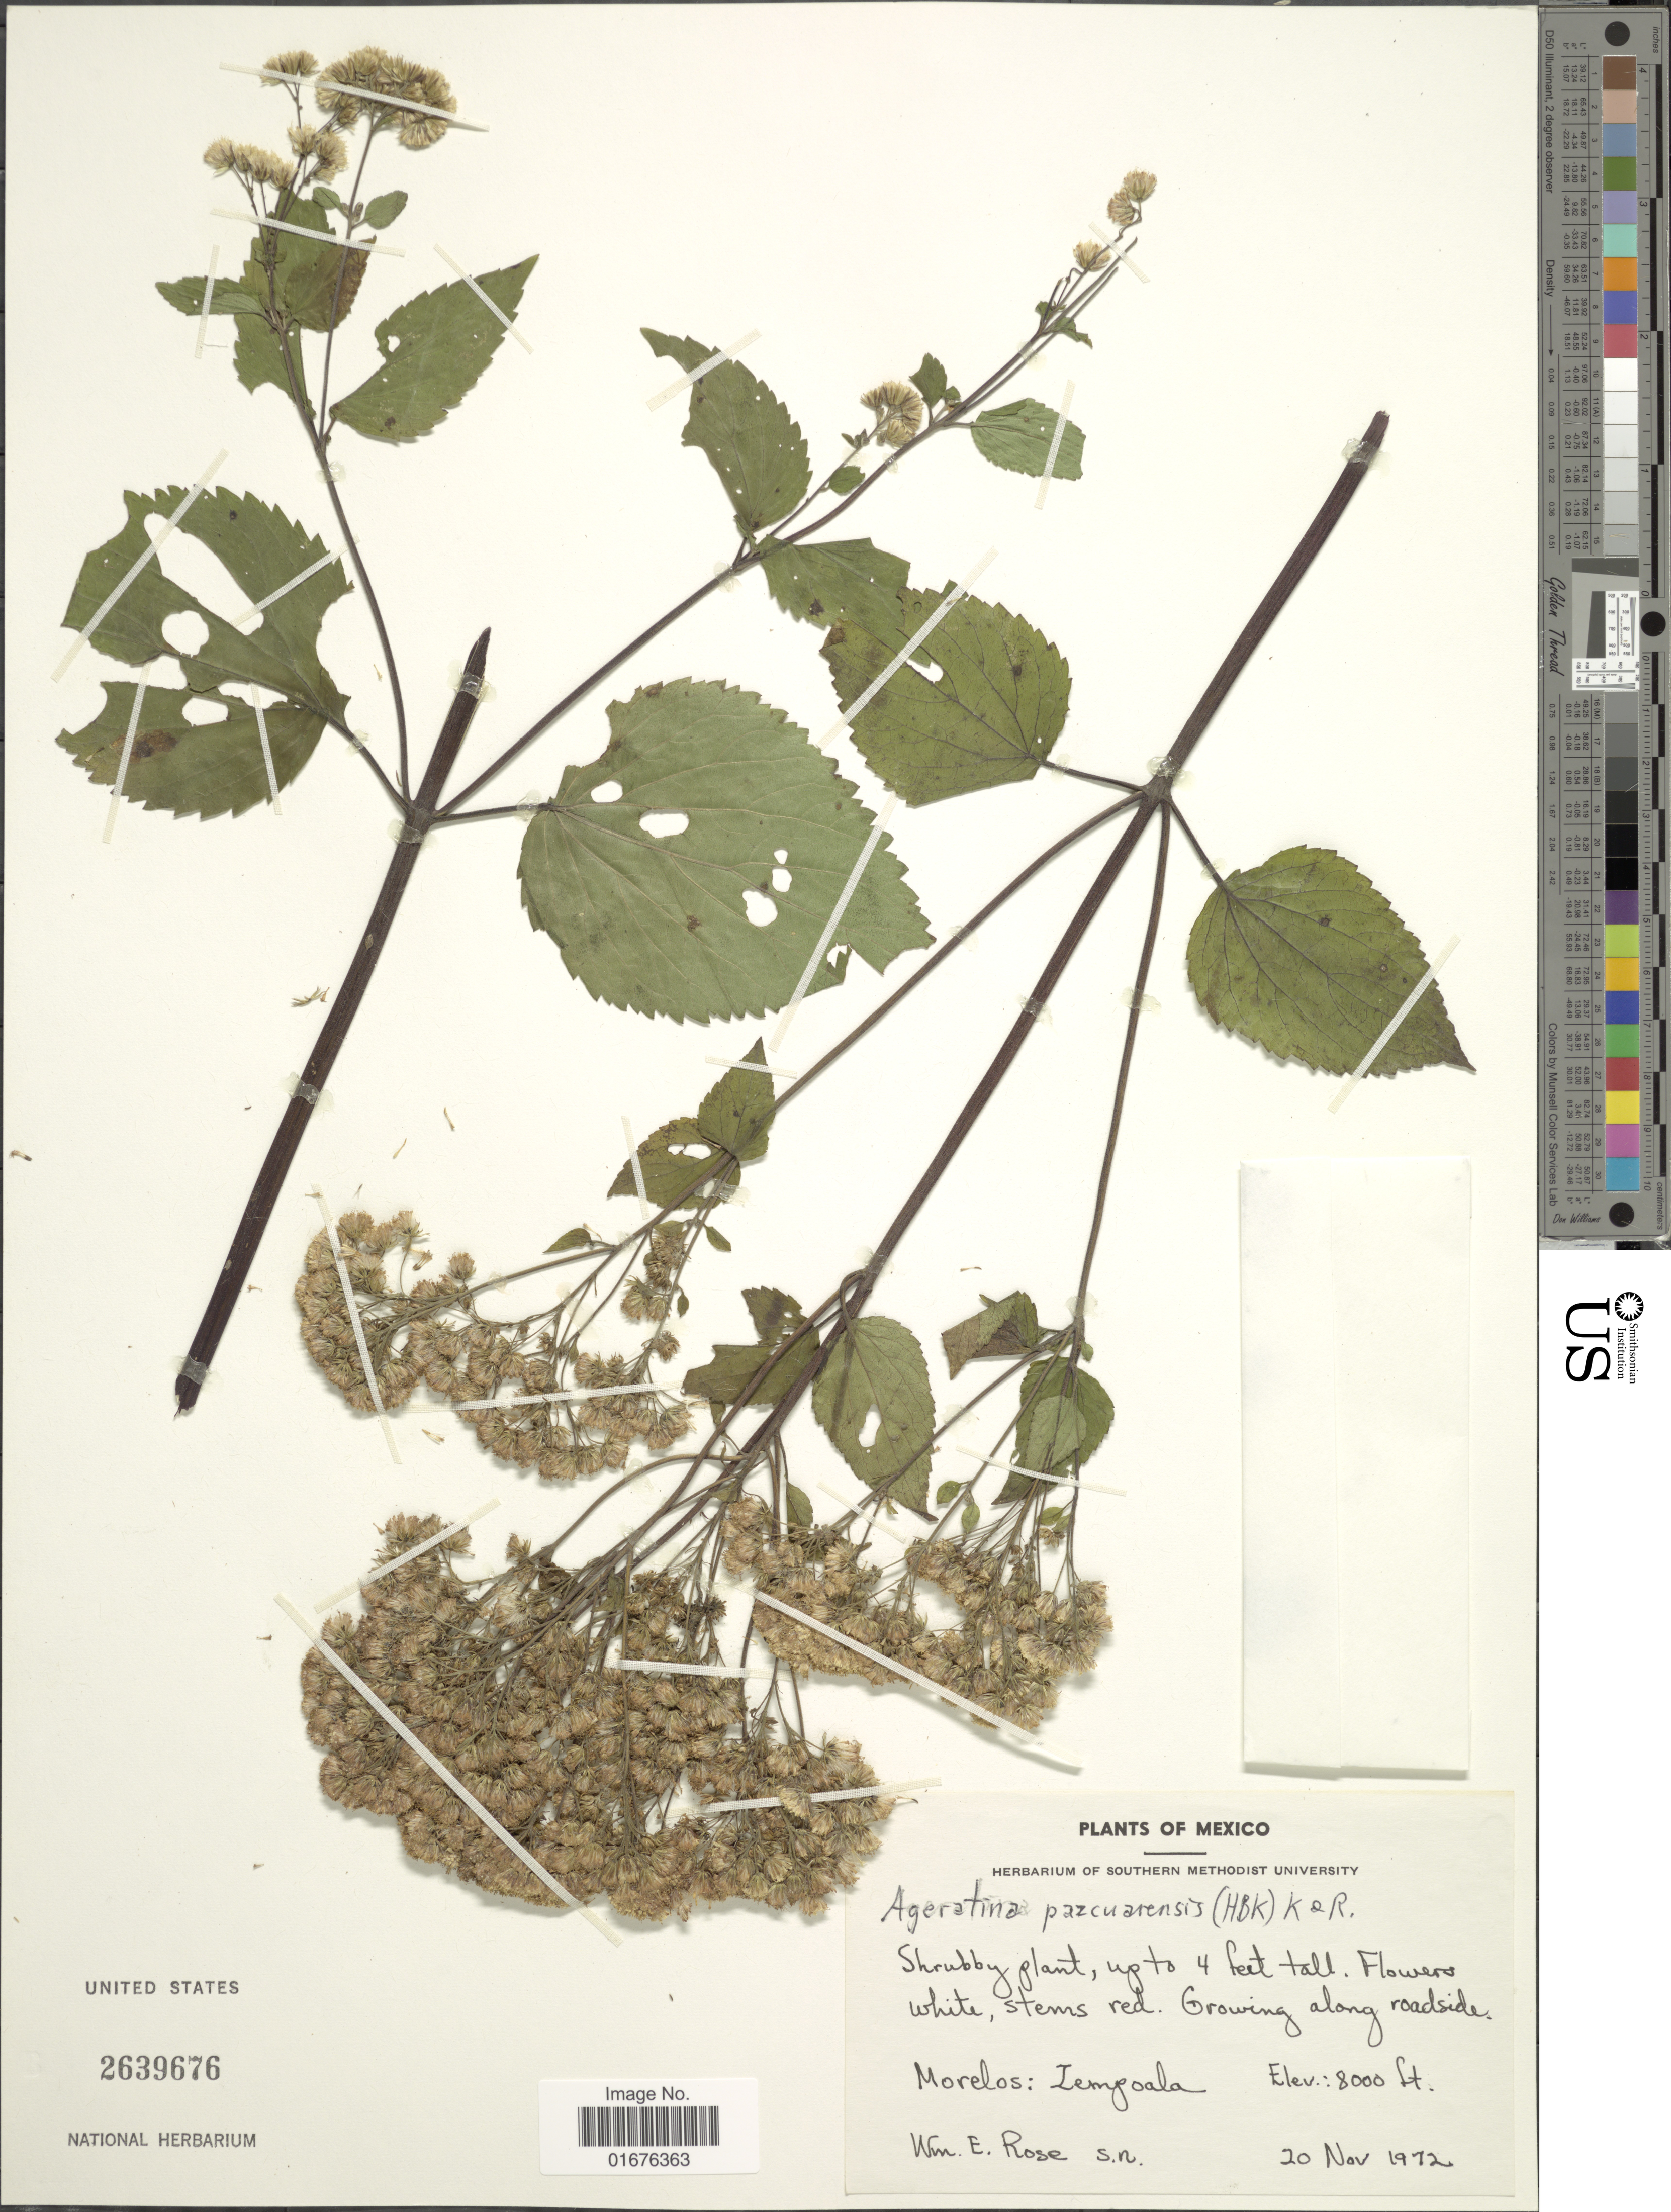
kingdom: Plantae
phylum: Tracheophyta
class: Magnoliopsida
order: Asterales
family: Asteraceae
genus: Ageratina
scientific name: Ageratina pazcuarensis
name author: (Kunth) R.M. King & H. Rob.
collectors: W. E. Rose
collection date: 1972-11-20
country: Mexico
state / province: Morelos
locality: Lempoala, growing along roadside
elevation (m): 2438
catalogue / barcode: US 2639676